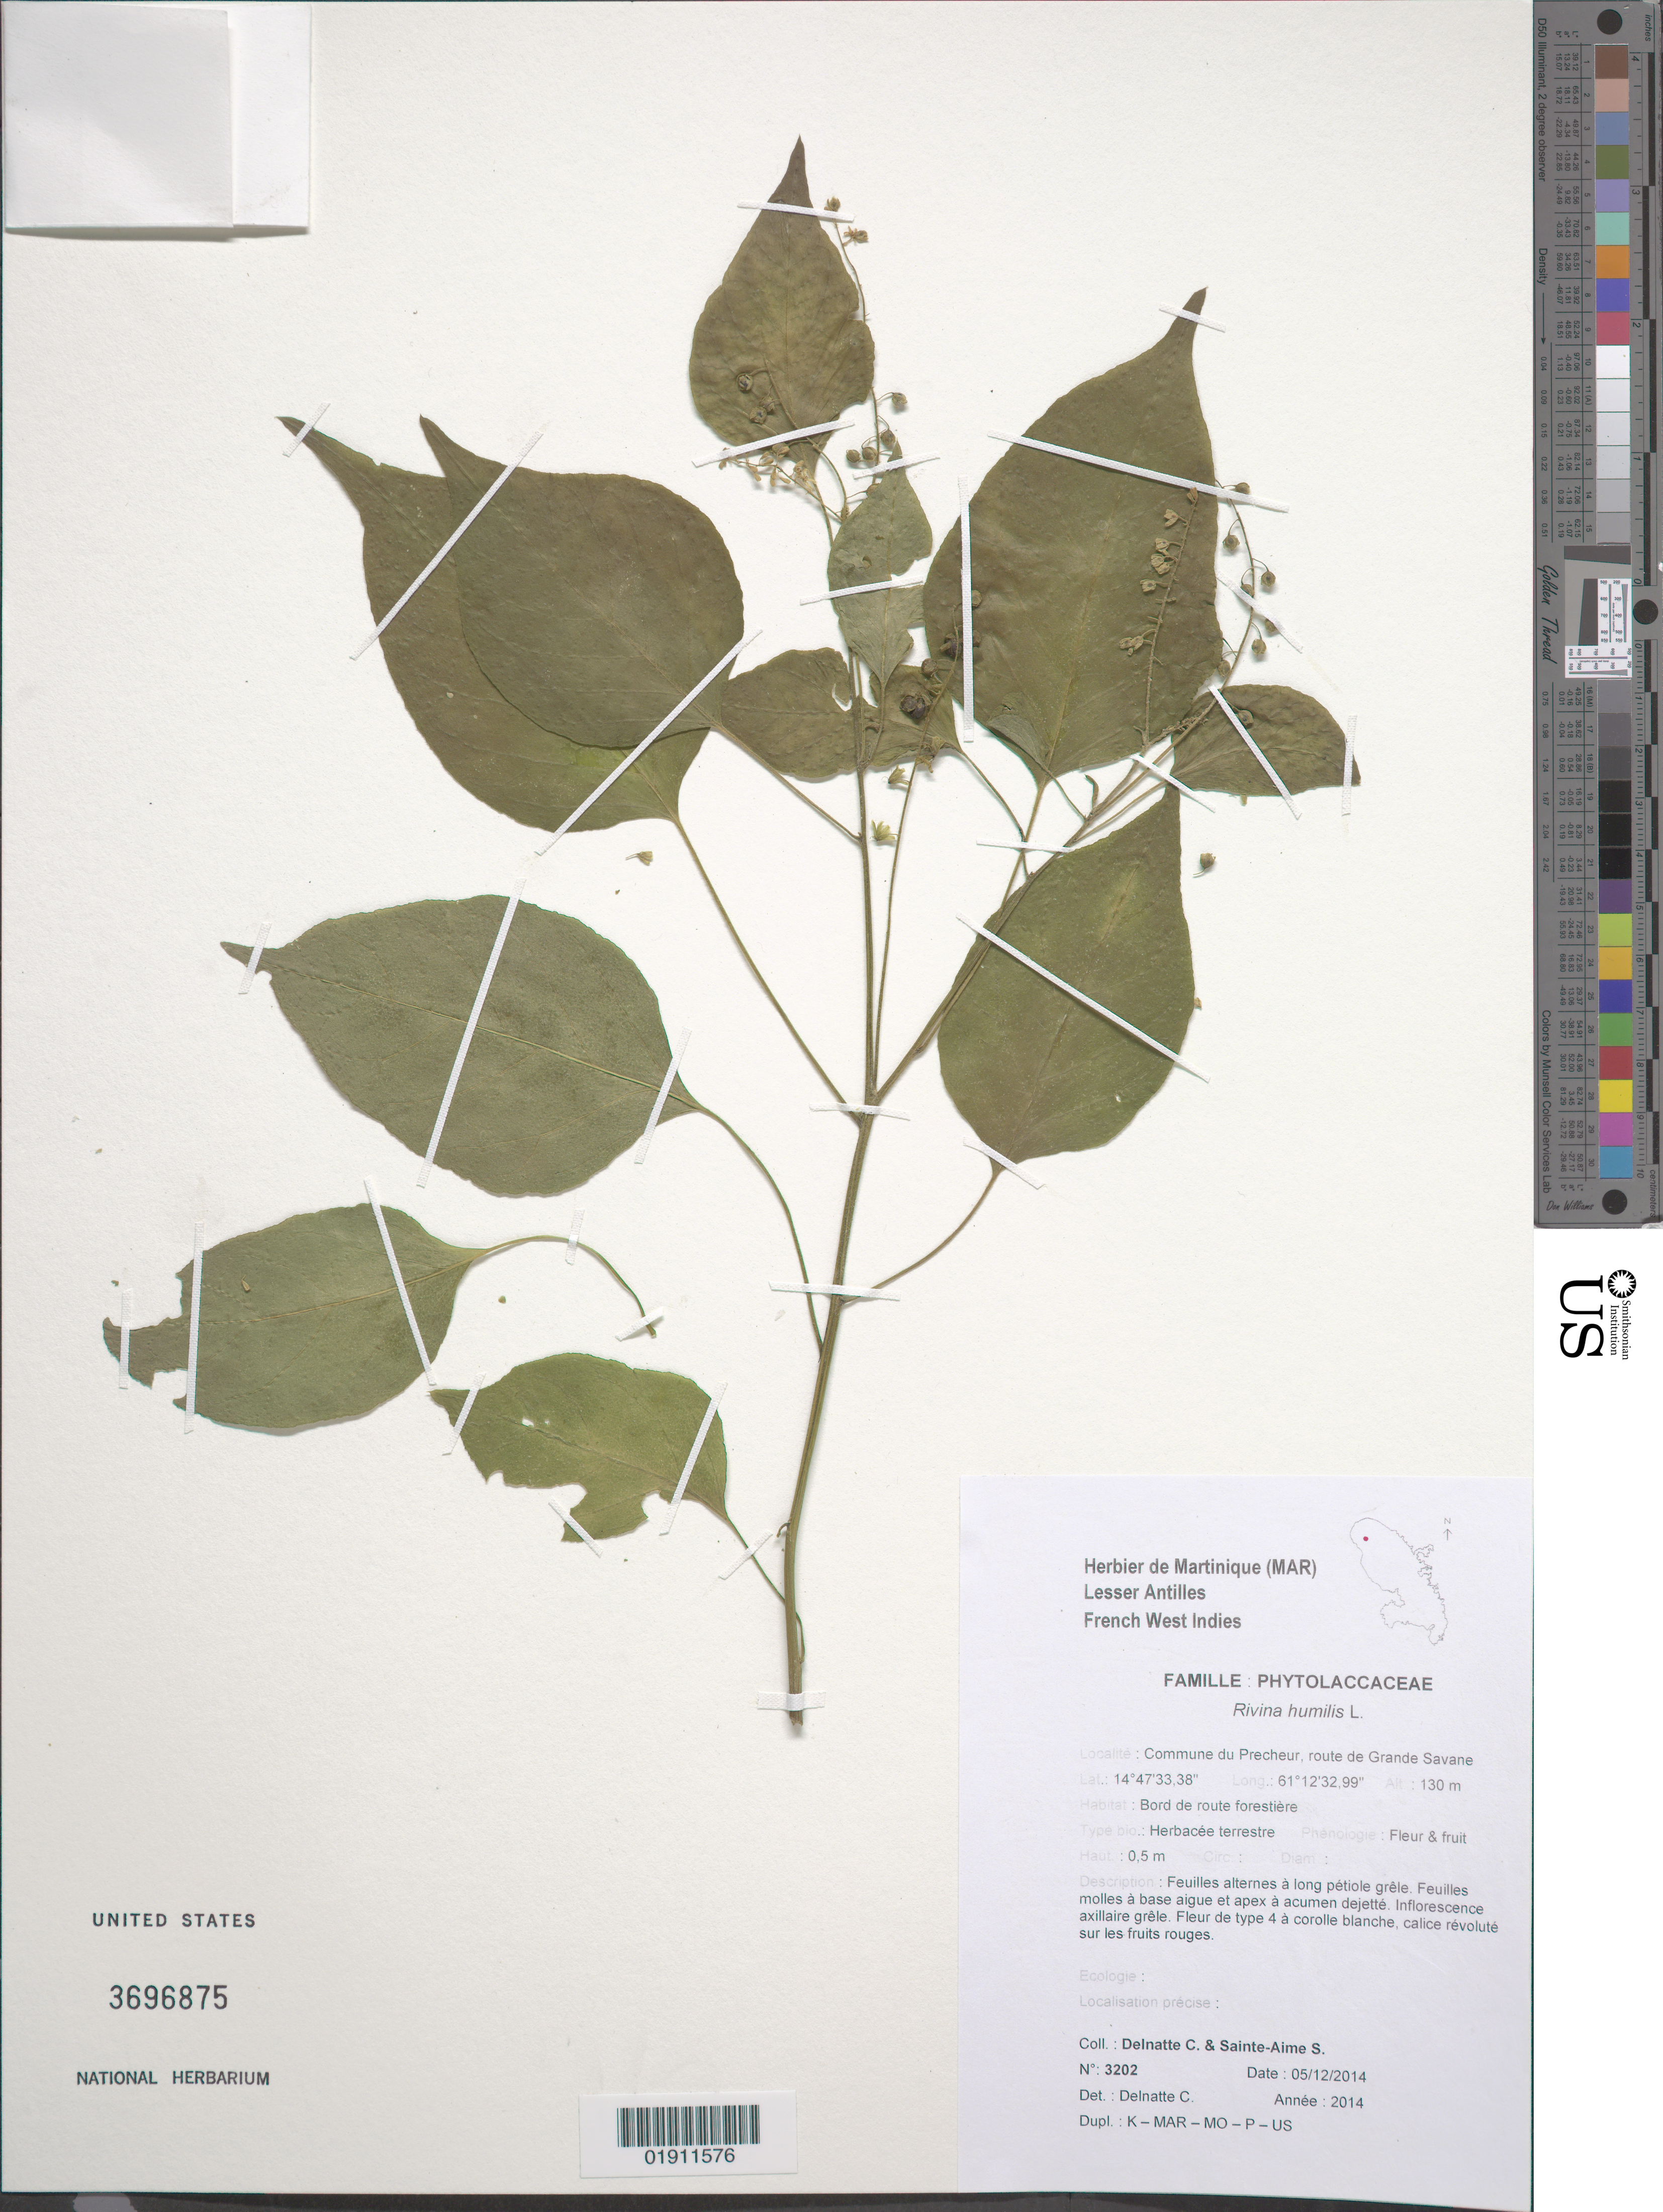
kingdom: Plantae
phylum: Tracheophyta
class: Magnoliopsida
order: Caryophyllales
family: Phytolaccaceae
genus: Rivina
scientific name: Rivina humilis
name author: L.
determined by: Delnatte, C.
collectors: C. Delnatte & S. Saint-Aime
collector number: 3202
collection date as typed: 05/12/2014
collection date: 2014-12-05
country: Martinique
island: Martinique I.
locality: Commune du Precheur, Grande Savane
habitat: Bord de route forestière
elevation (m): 130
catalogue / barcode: US 3696875